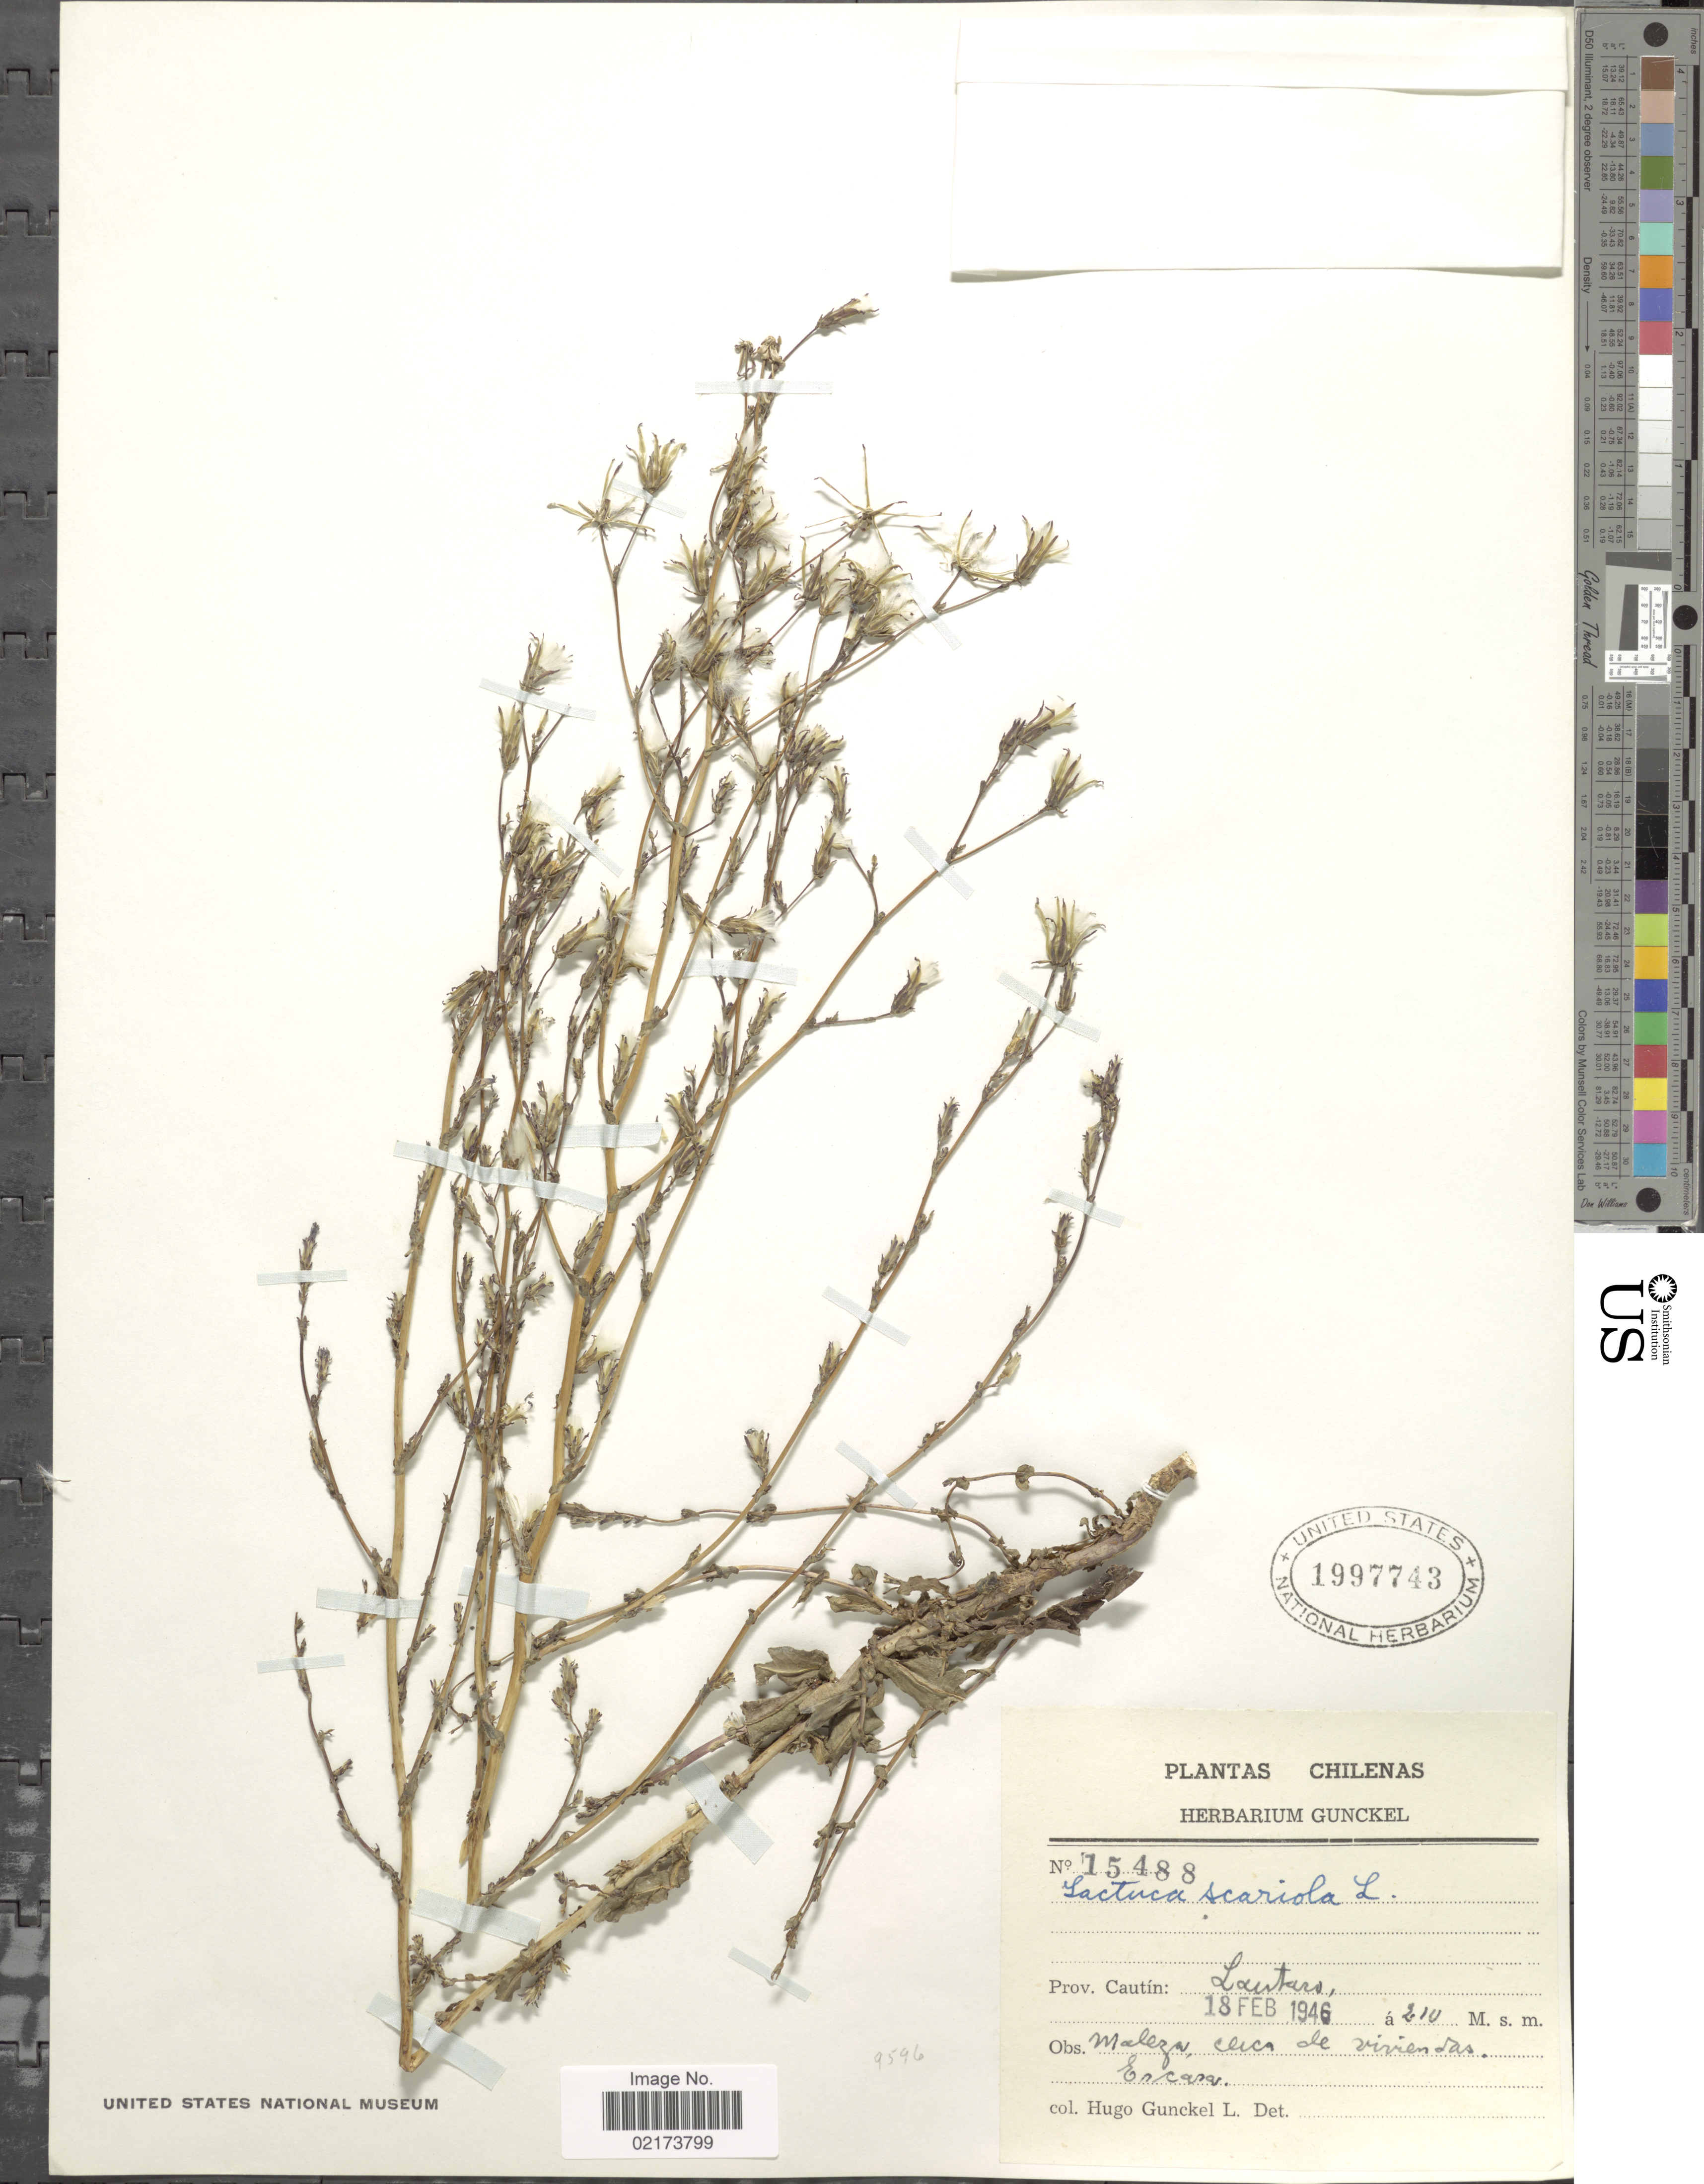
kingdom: Plantae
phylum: Tracheophyta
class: Magnoliopsida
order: Asterales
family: Asteraceae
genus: Lactuca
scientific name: Lactuca serriola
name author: L.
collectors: H. Gunckel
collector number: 15488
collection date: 1946-02-18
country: Chile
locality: Chilenas, Prov. Cautin, Lautaro.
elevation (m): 210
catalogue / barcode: US 1997743